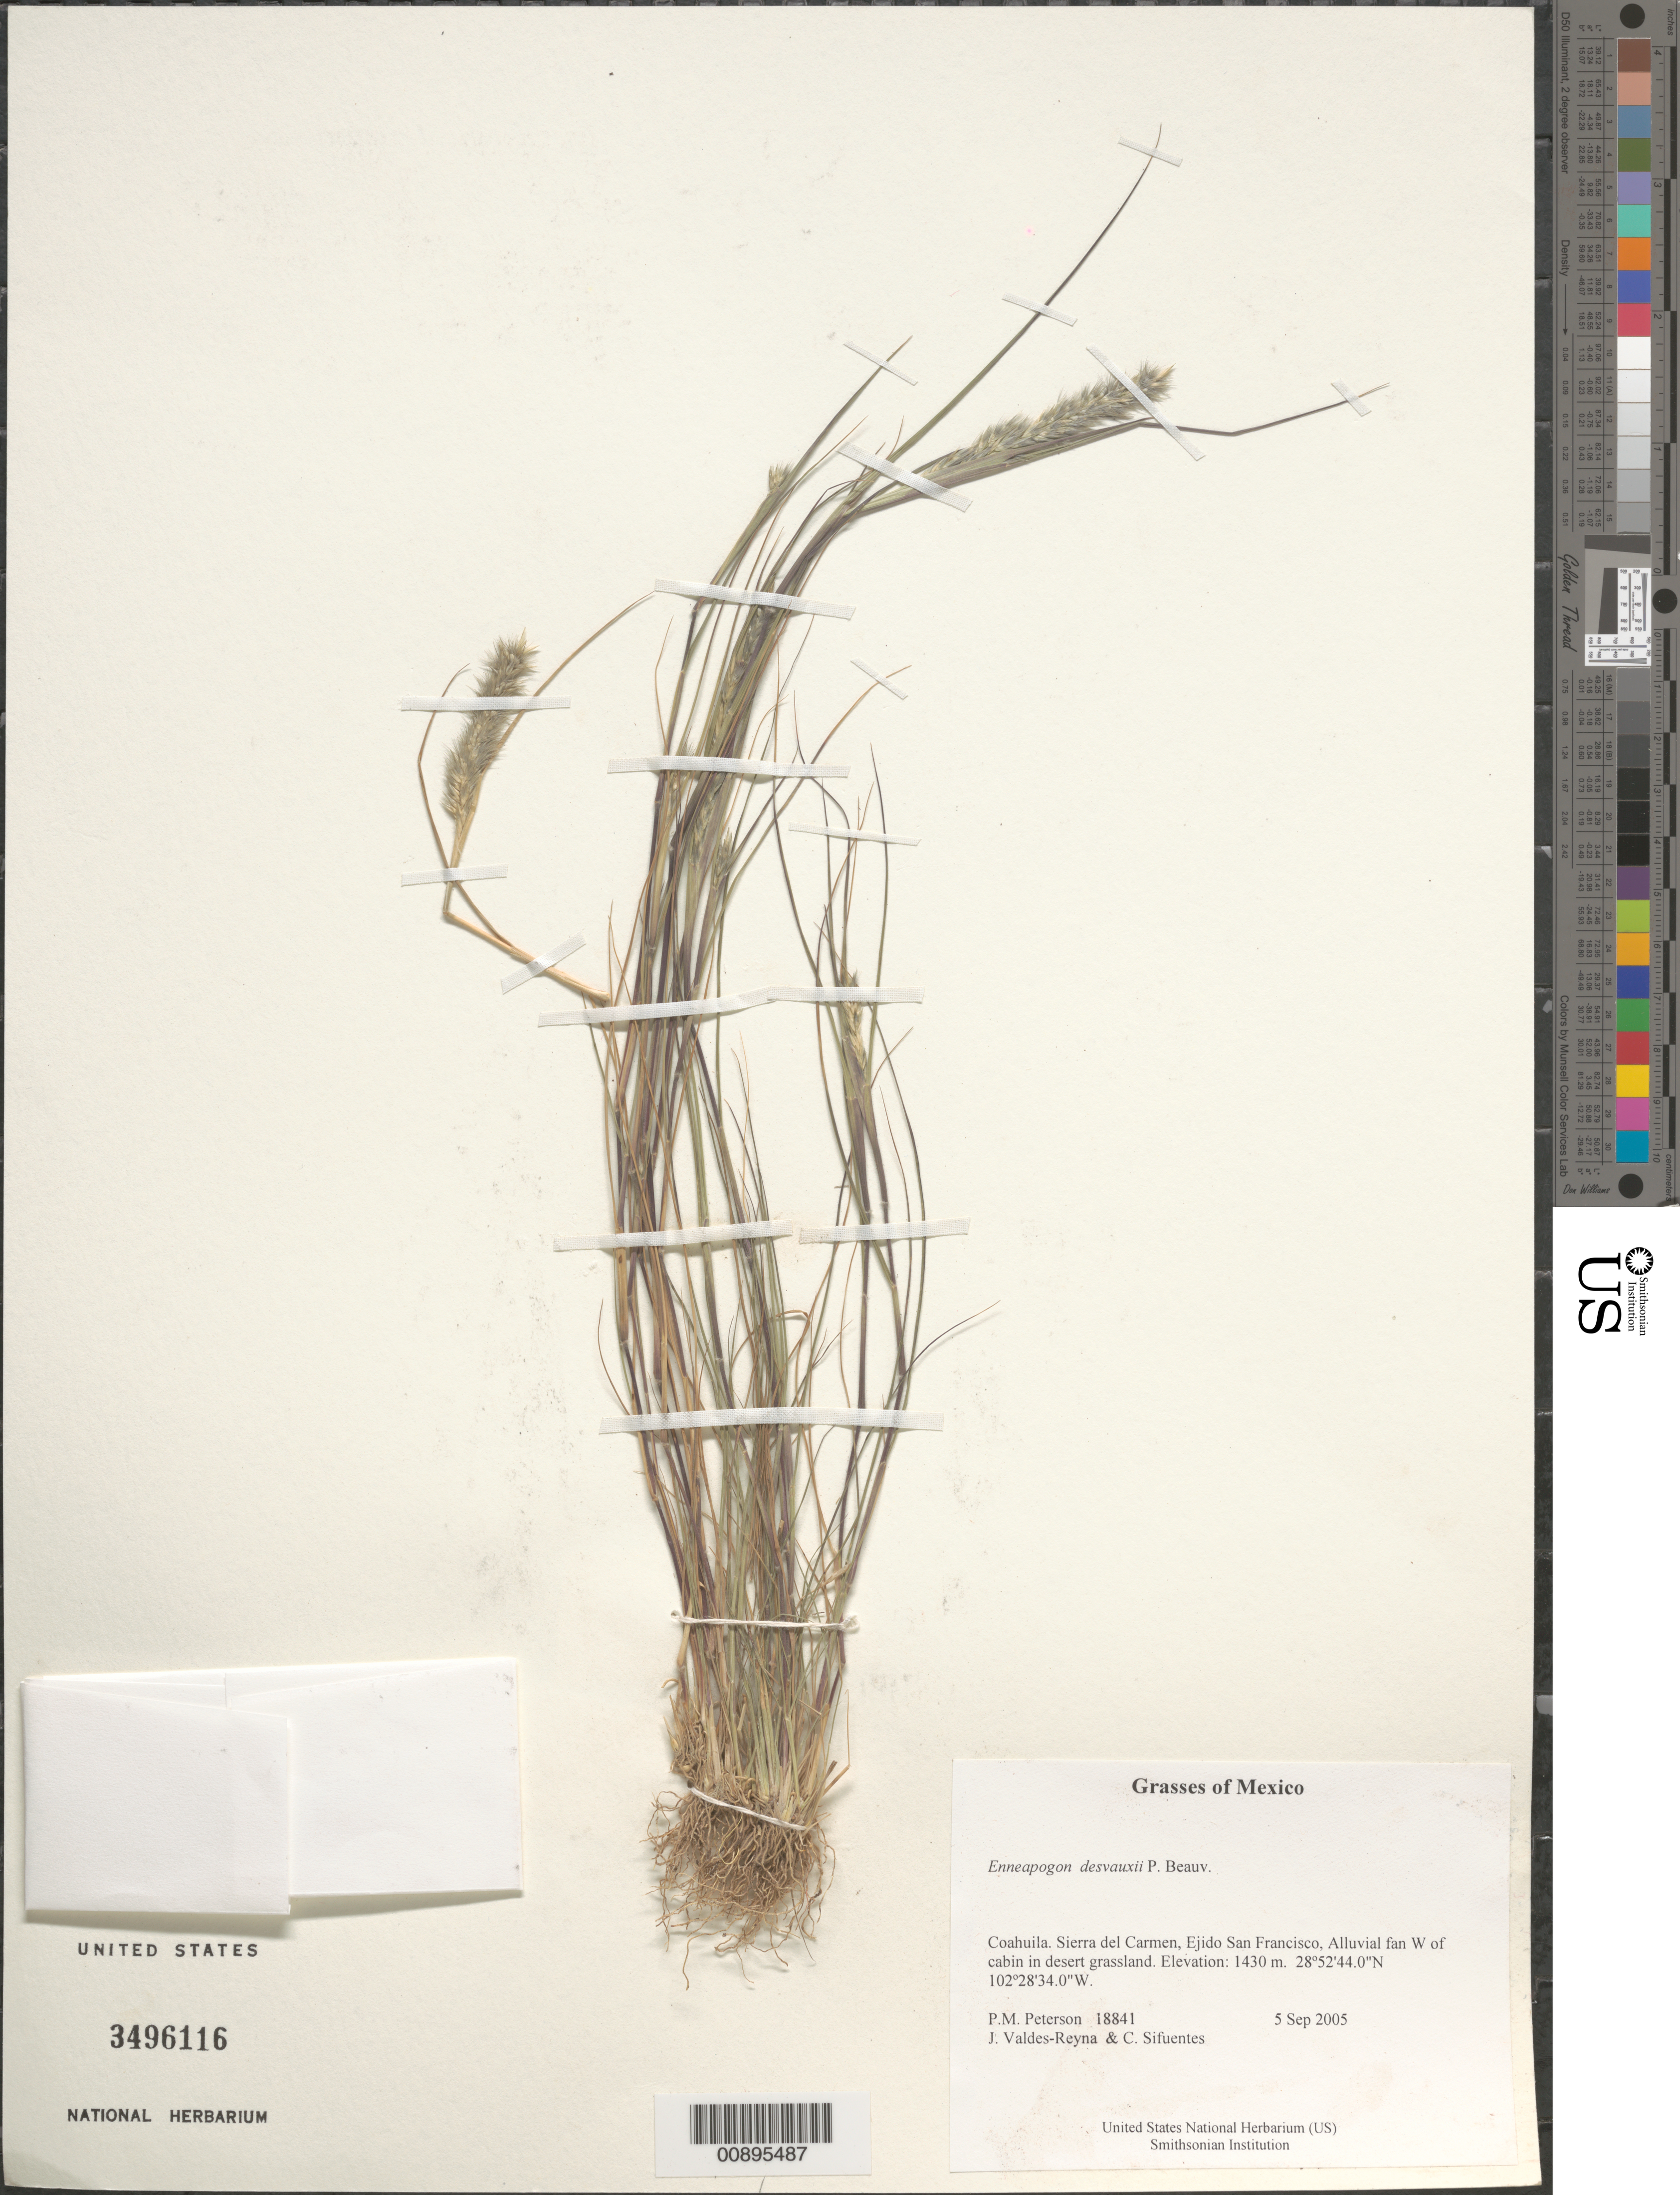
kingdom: Plantae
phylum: Tracheophyta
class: Liliopsida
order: Poales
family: Poaceae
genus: Enneapogon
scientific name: Enneapogon desvauxii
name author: P. Beauv.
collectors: P. M. Peterson, J. Valdés-Reyna & C. Sifuentes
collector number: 18841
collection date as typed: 05 Sep 2005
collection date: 2005-09-05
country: Mexico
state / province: Coahuila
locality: Sierra del Carmen, Ejido San Francisco, Alluvial fan W of cabin in desert grassland.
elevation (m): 1430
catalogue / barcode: US 3496116